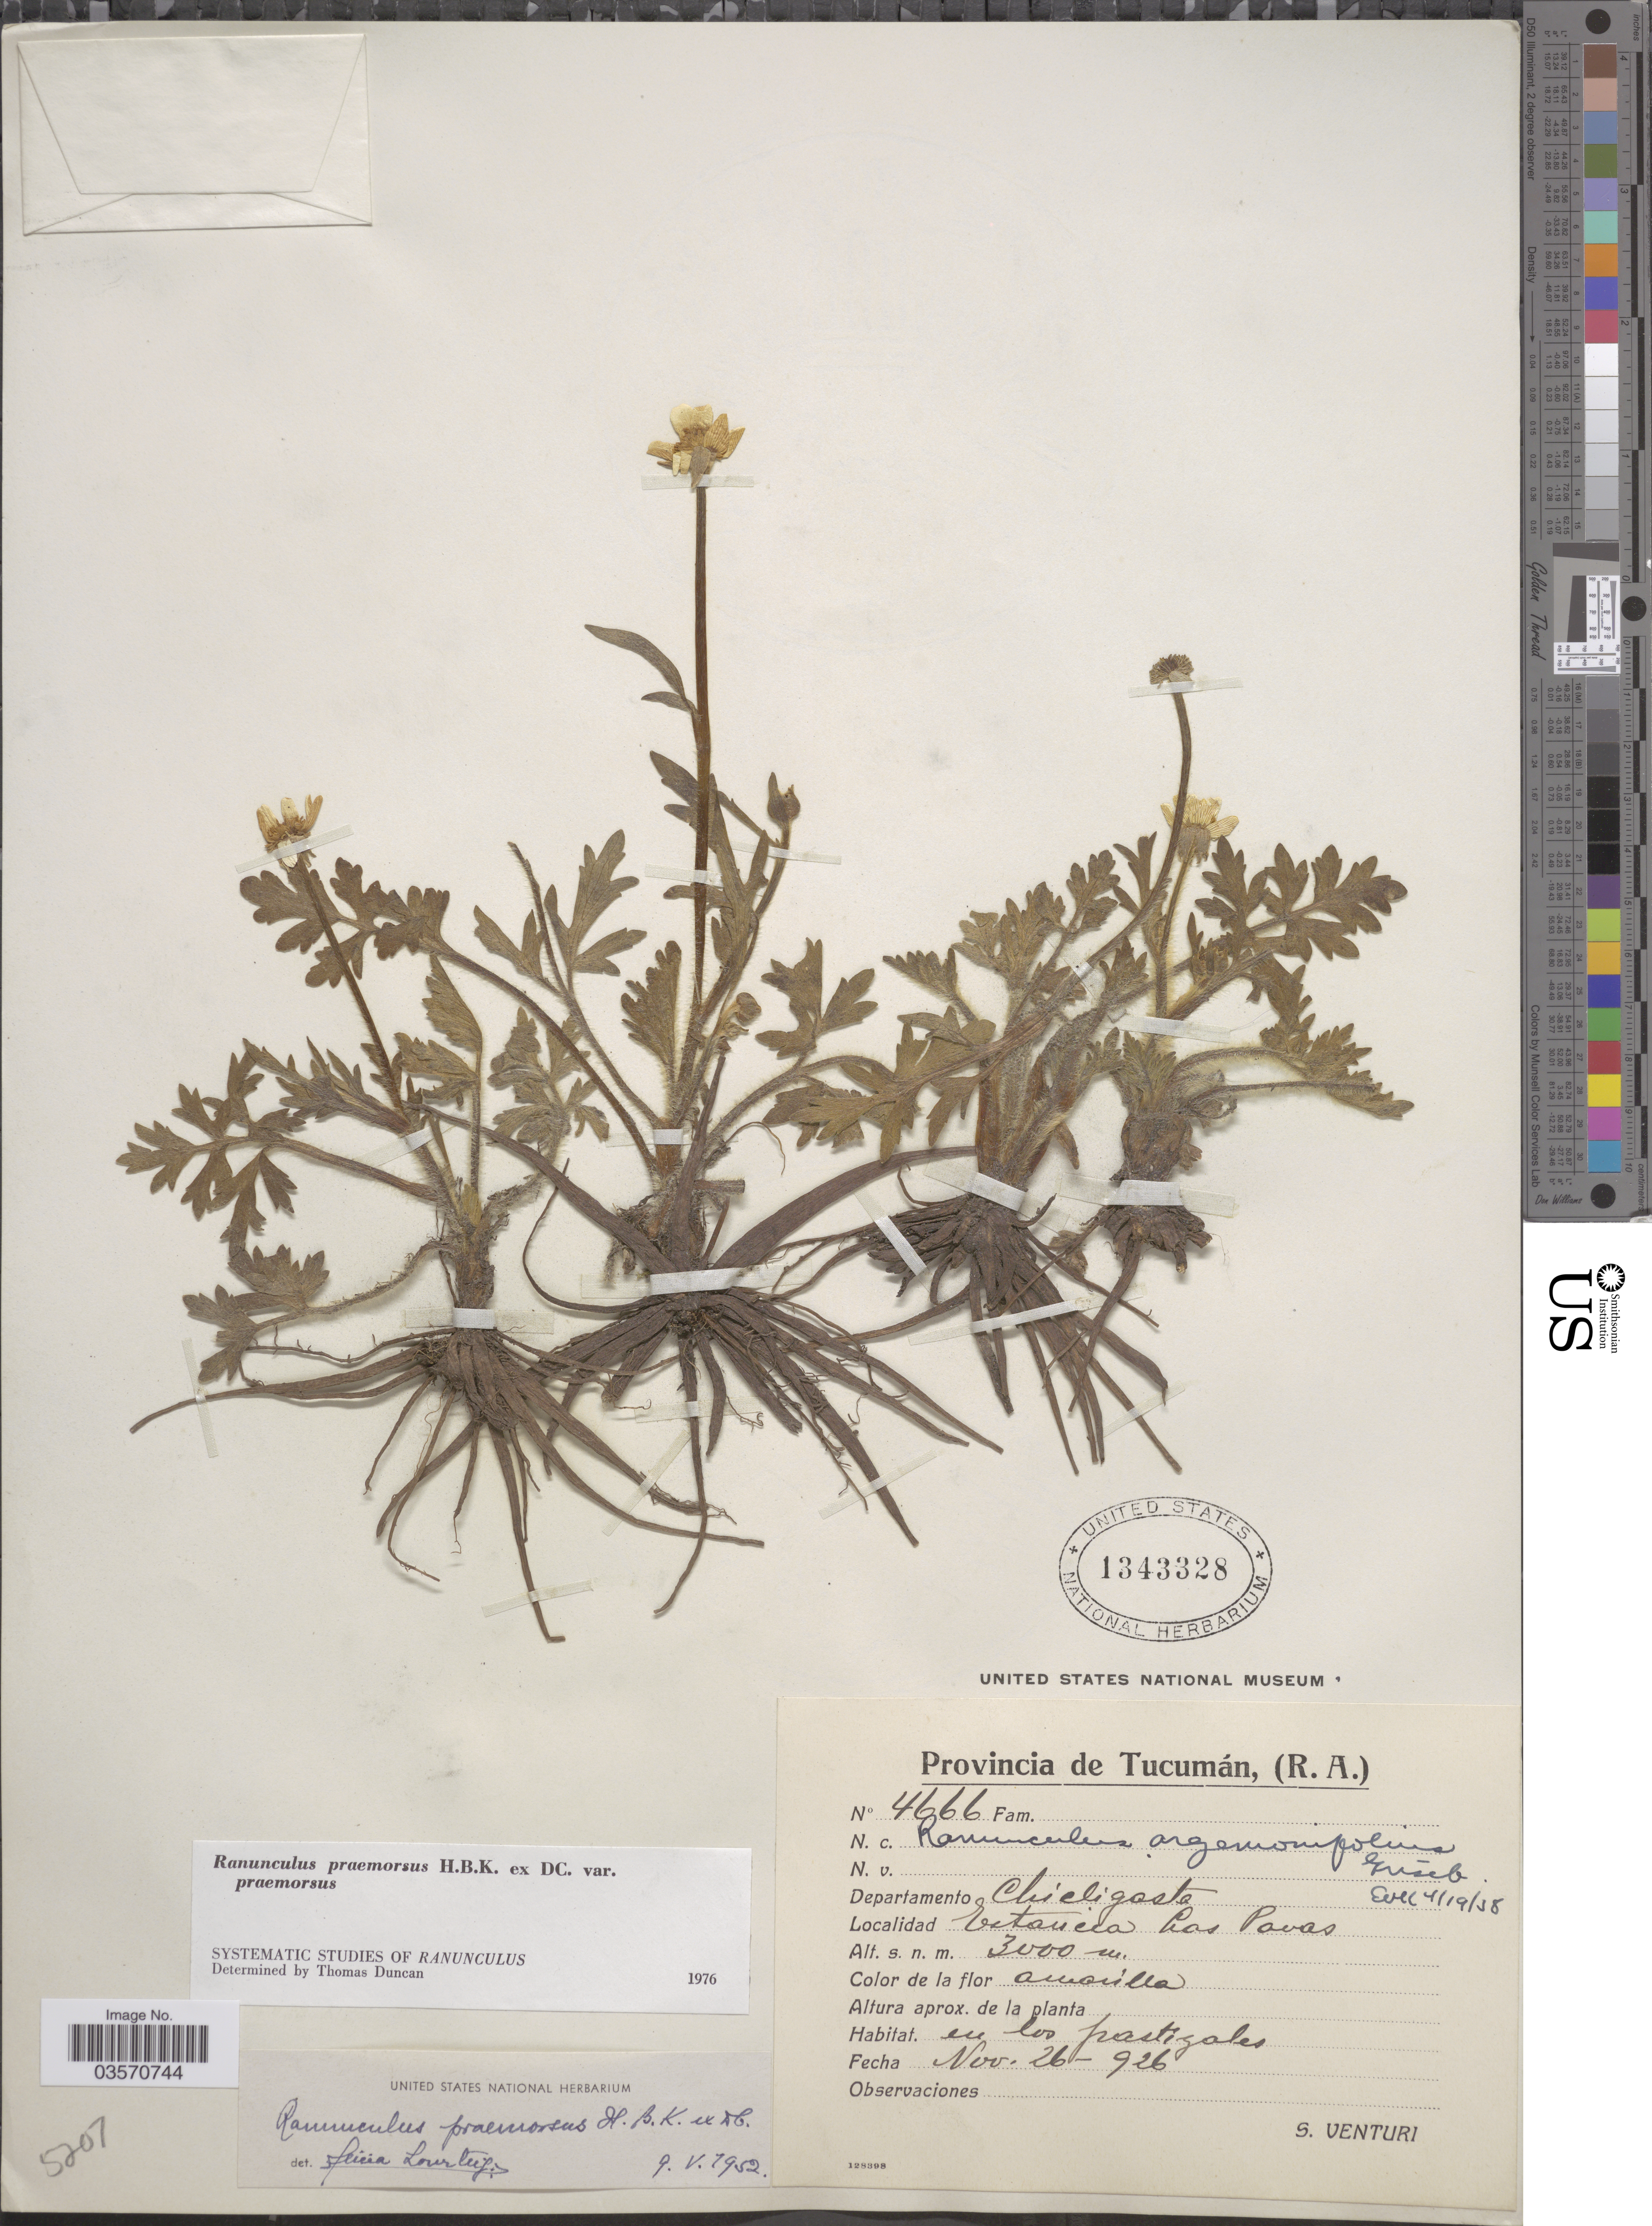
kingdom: Plantae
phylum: Tracheophyta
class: Magnoliopsida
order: Ranunculales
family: Ranunculaceae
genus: Ranunculus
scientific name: Ranunculus praemorsus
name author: Kunth ex DC.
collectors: S. Venturi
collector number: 4666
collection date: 1926-11-26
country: Argentina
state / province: Tucuman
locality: Departamento Chicligasta. Estancia Las Pavas.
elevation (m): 3000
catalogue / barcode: US 1343328